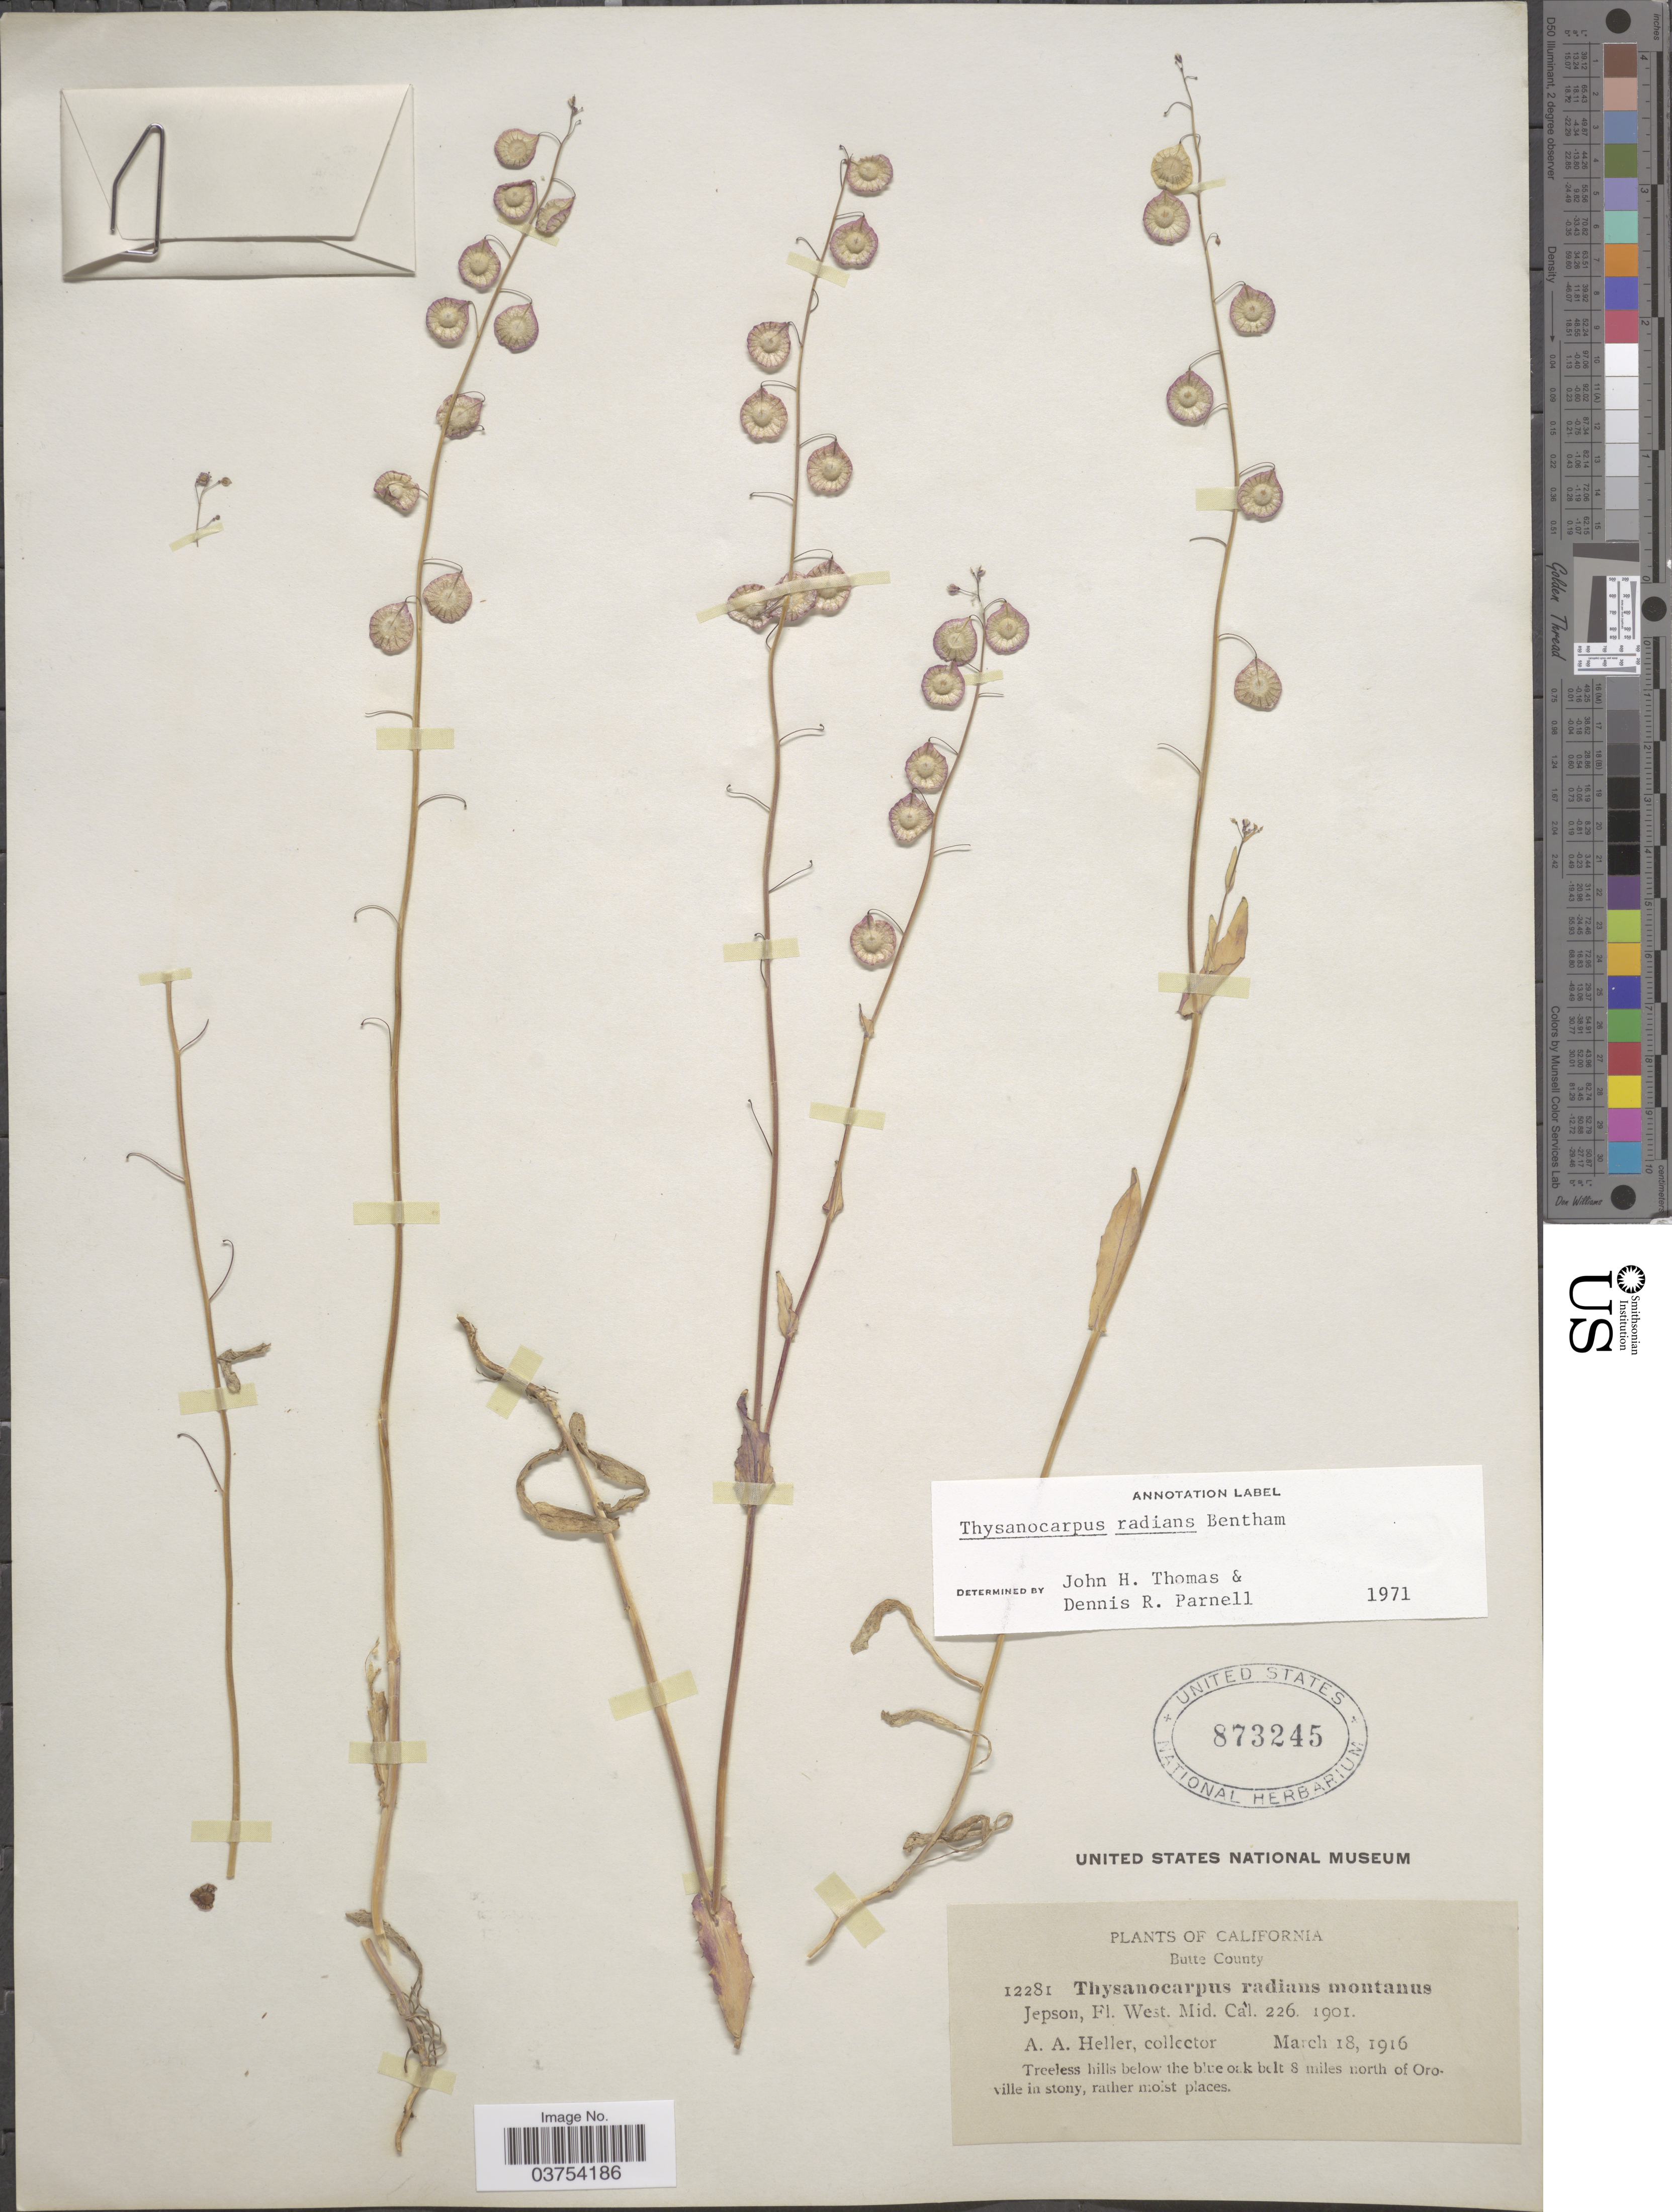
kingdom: Plantae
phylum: Tracheophyta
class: Magnoliopsida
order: Brassicales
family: Brassicaceae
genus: Thysanocarpus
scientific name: Thysanocarpus radians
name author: Benth.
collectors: A. A. Heller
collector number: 12281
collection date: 1916-03-18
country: United States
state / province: California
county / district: Butte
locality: Butte County. 8 miles north of Oroville.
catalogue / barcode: US 873245